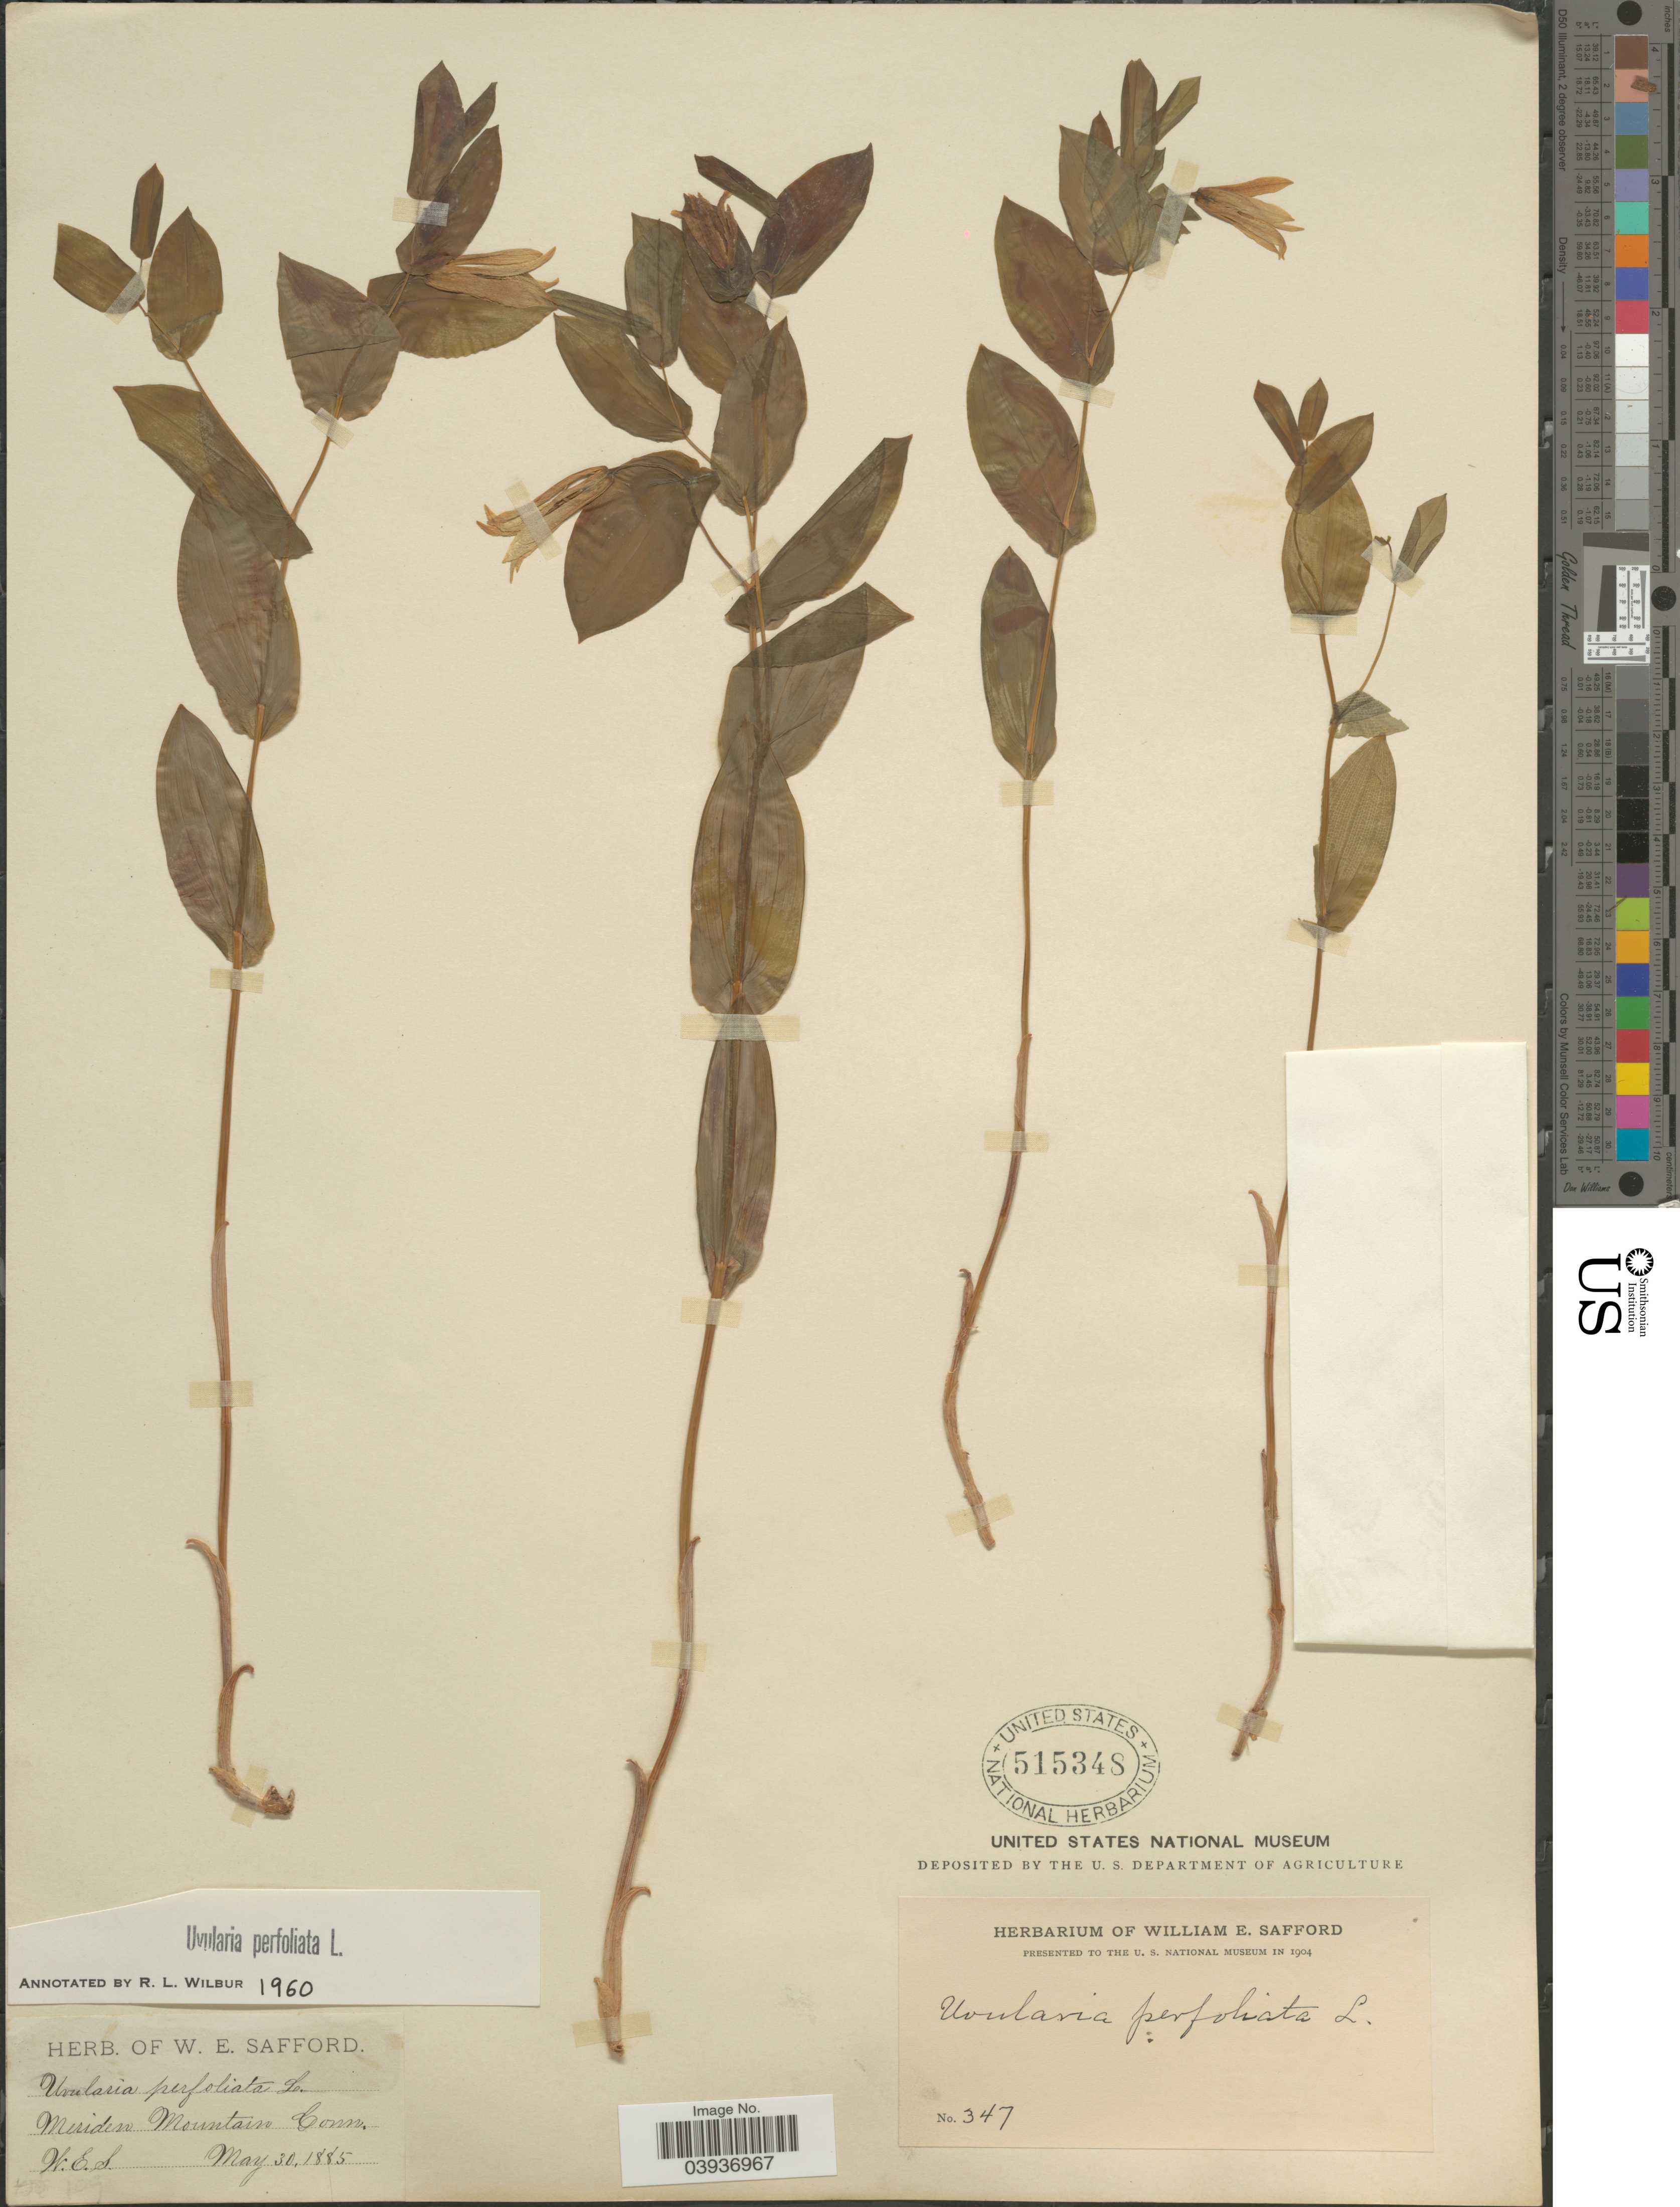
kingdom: Plantae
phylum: Tracheophyta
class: Liliopsida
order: Liliales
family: Colchicaceae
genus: Uvularia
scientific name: Uvularia perfoliata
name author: L.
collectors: W. E. Safford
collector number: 347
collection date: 1885-05-30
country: United States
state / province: Connecticut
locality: Meriden Mountain.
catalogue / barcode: US 515348